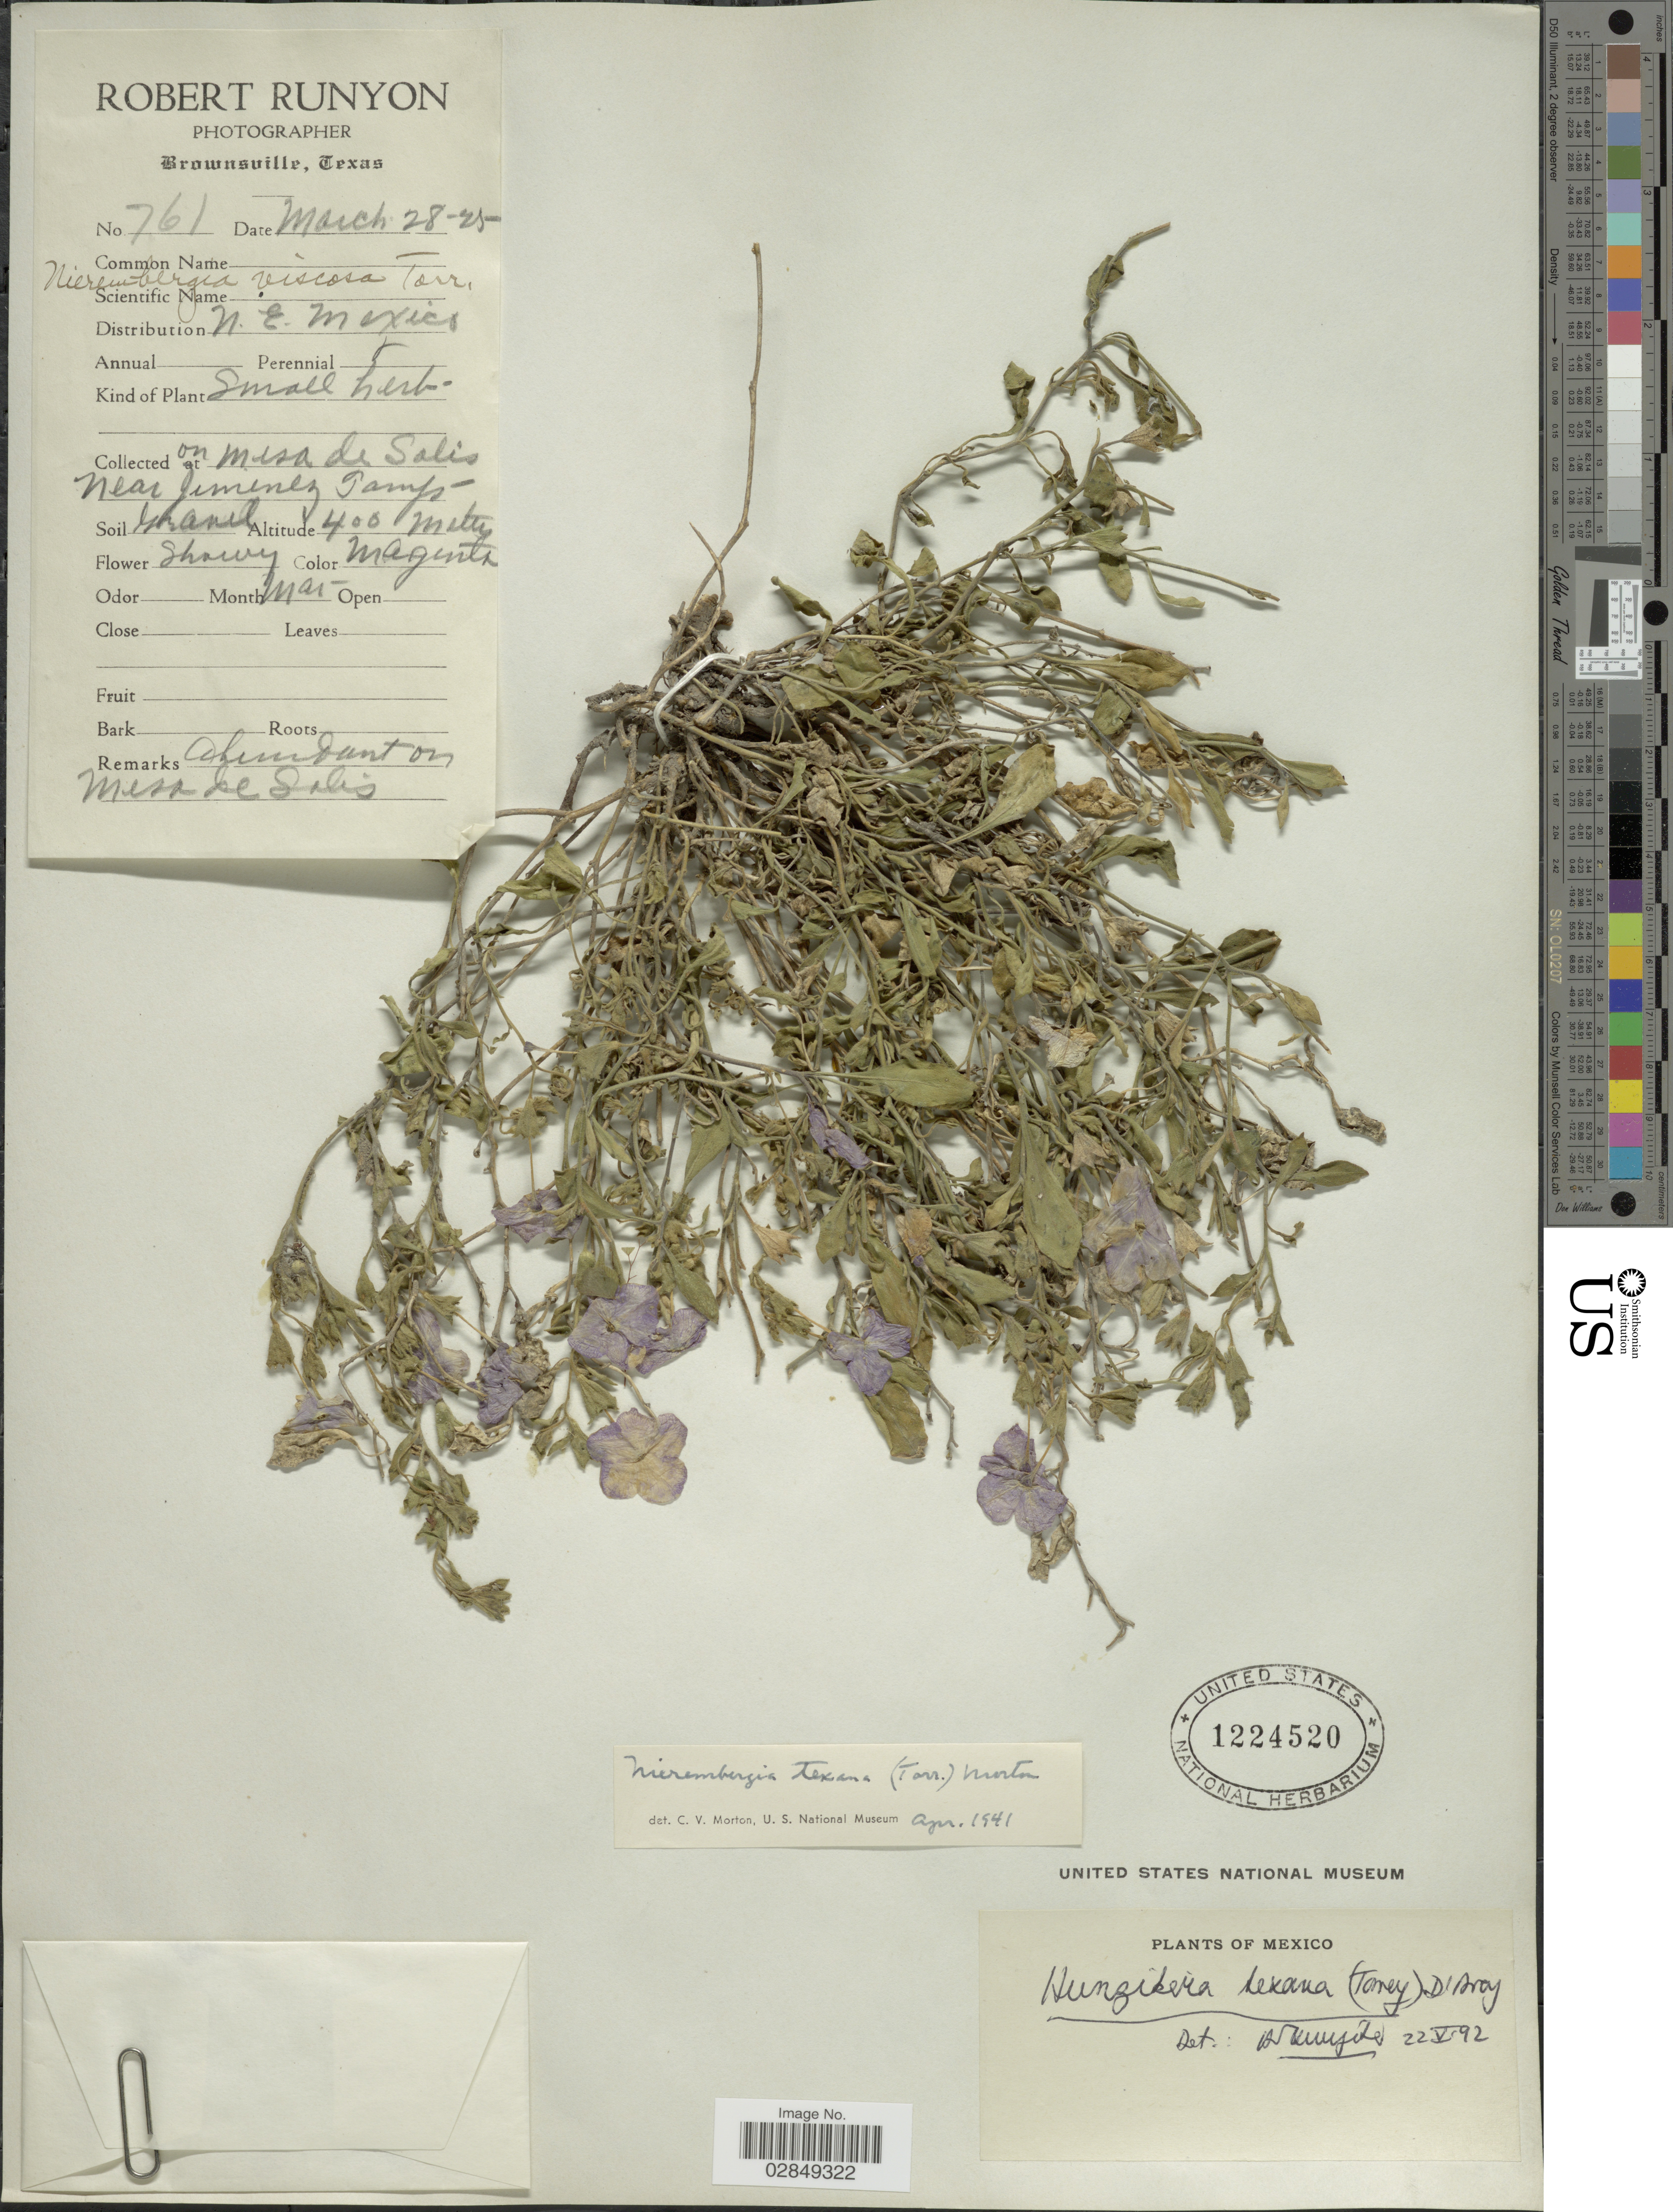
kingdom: Plantae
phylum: Tracheophyta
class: Magnoliopsida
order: Solanales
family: Solanaceae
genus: Hunzikeria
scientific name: Hunzikeria texana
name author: (Torr.) D'Arcy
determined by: Hunziker, A. T.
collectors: R. Runyon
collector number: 761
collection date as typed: Transcribed d/m/y: 28/3/95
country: Mexico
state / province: Tamaulipas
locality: On mesa de Salis near Jimenez Tamp.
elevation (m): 400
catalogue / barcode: US 1224520